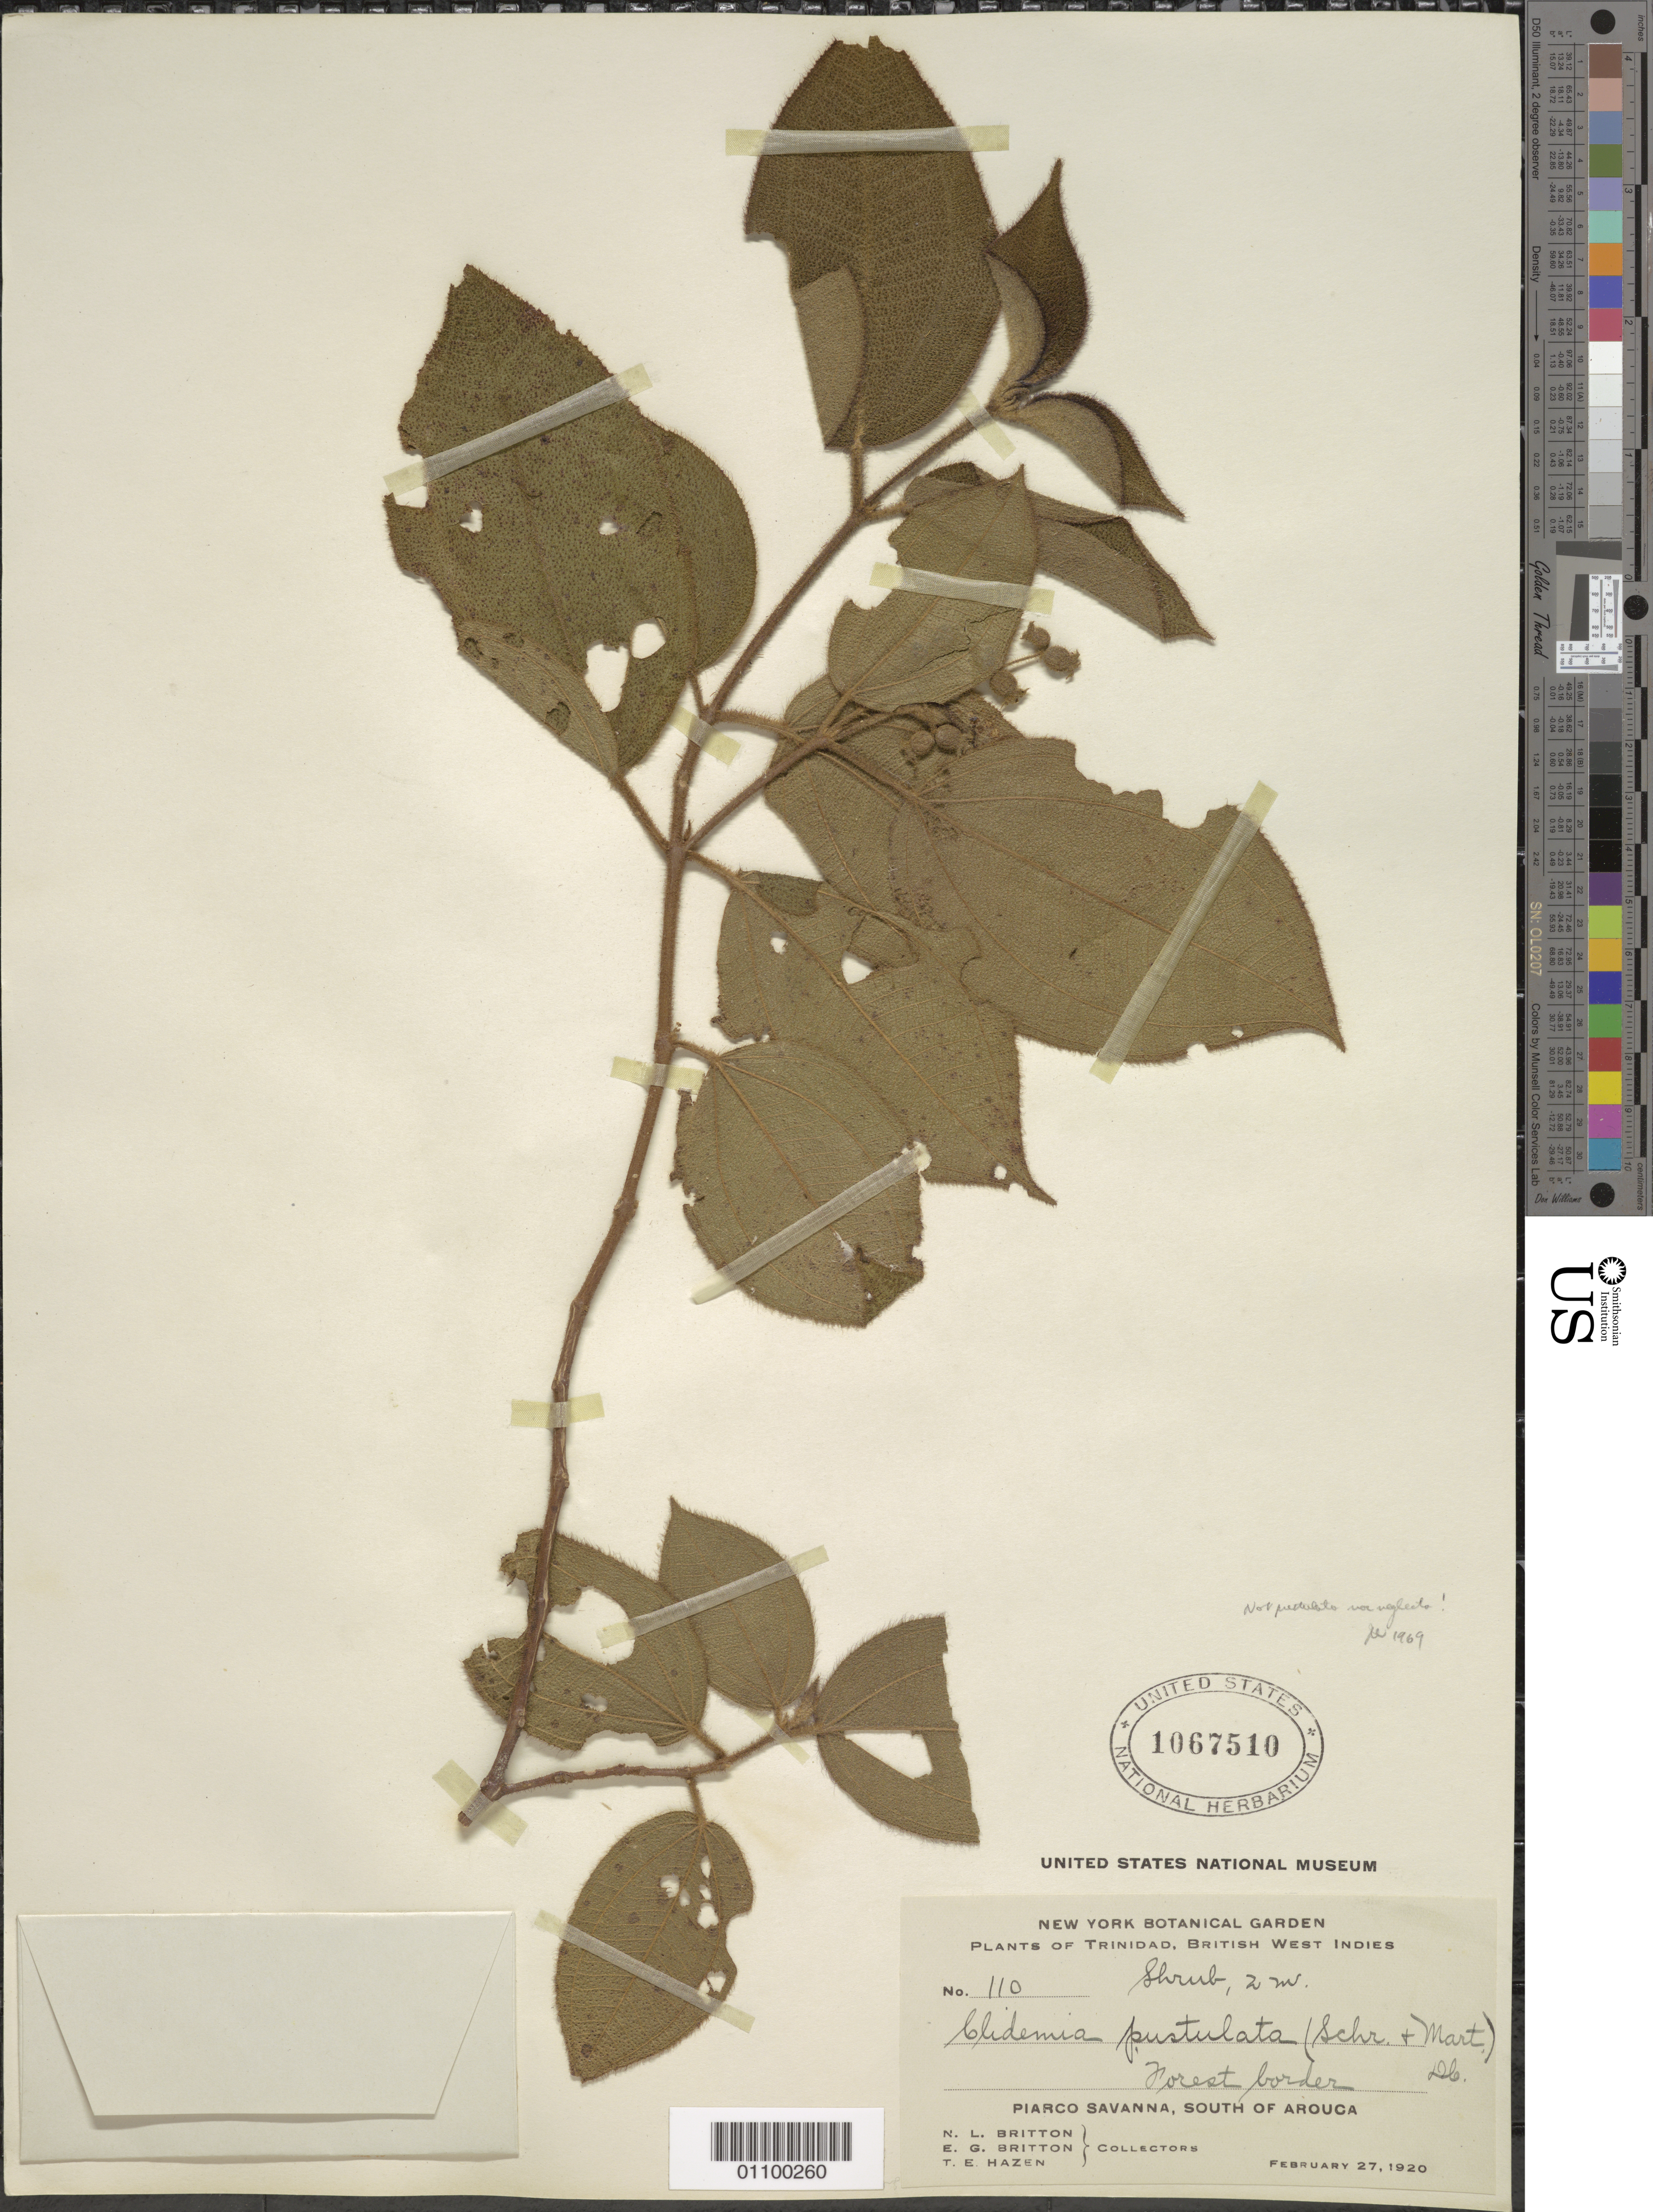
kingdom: Plantae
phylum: Tracheophyta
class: Magnoliopsida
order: Myrtales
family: Melastomataceae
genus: Clidemia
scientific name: Clidemia pustulata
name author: DC.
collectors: N. Britton, E. G. Britton & T. E. Hazen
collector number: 110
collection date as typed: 27 Feb 1920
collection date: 1920-02-27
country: Trinidad and Tobago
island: Trinidad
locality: Piarco Savanna, S of Arouca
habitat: forest border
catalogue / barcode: US 1067510